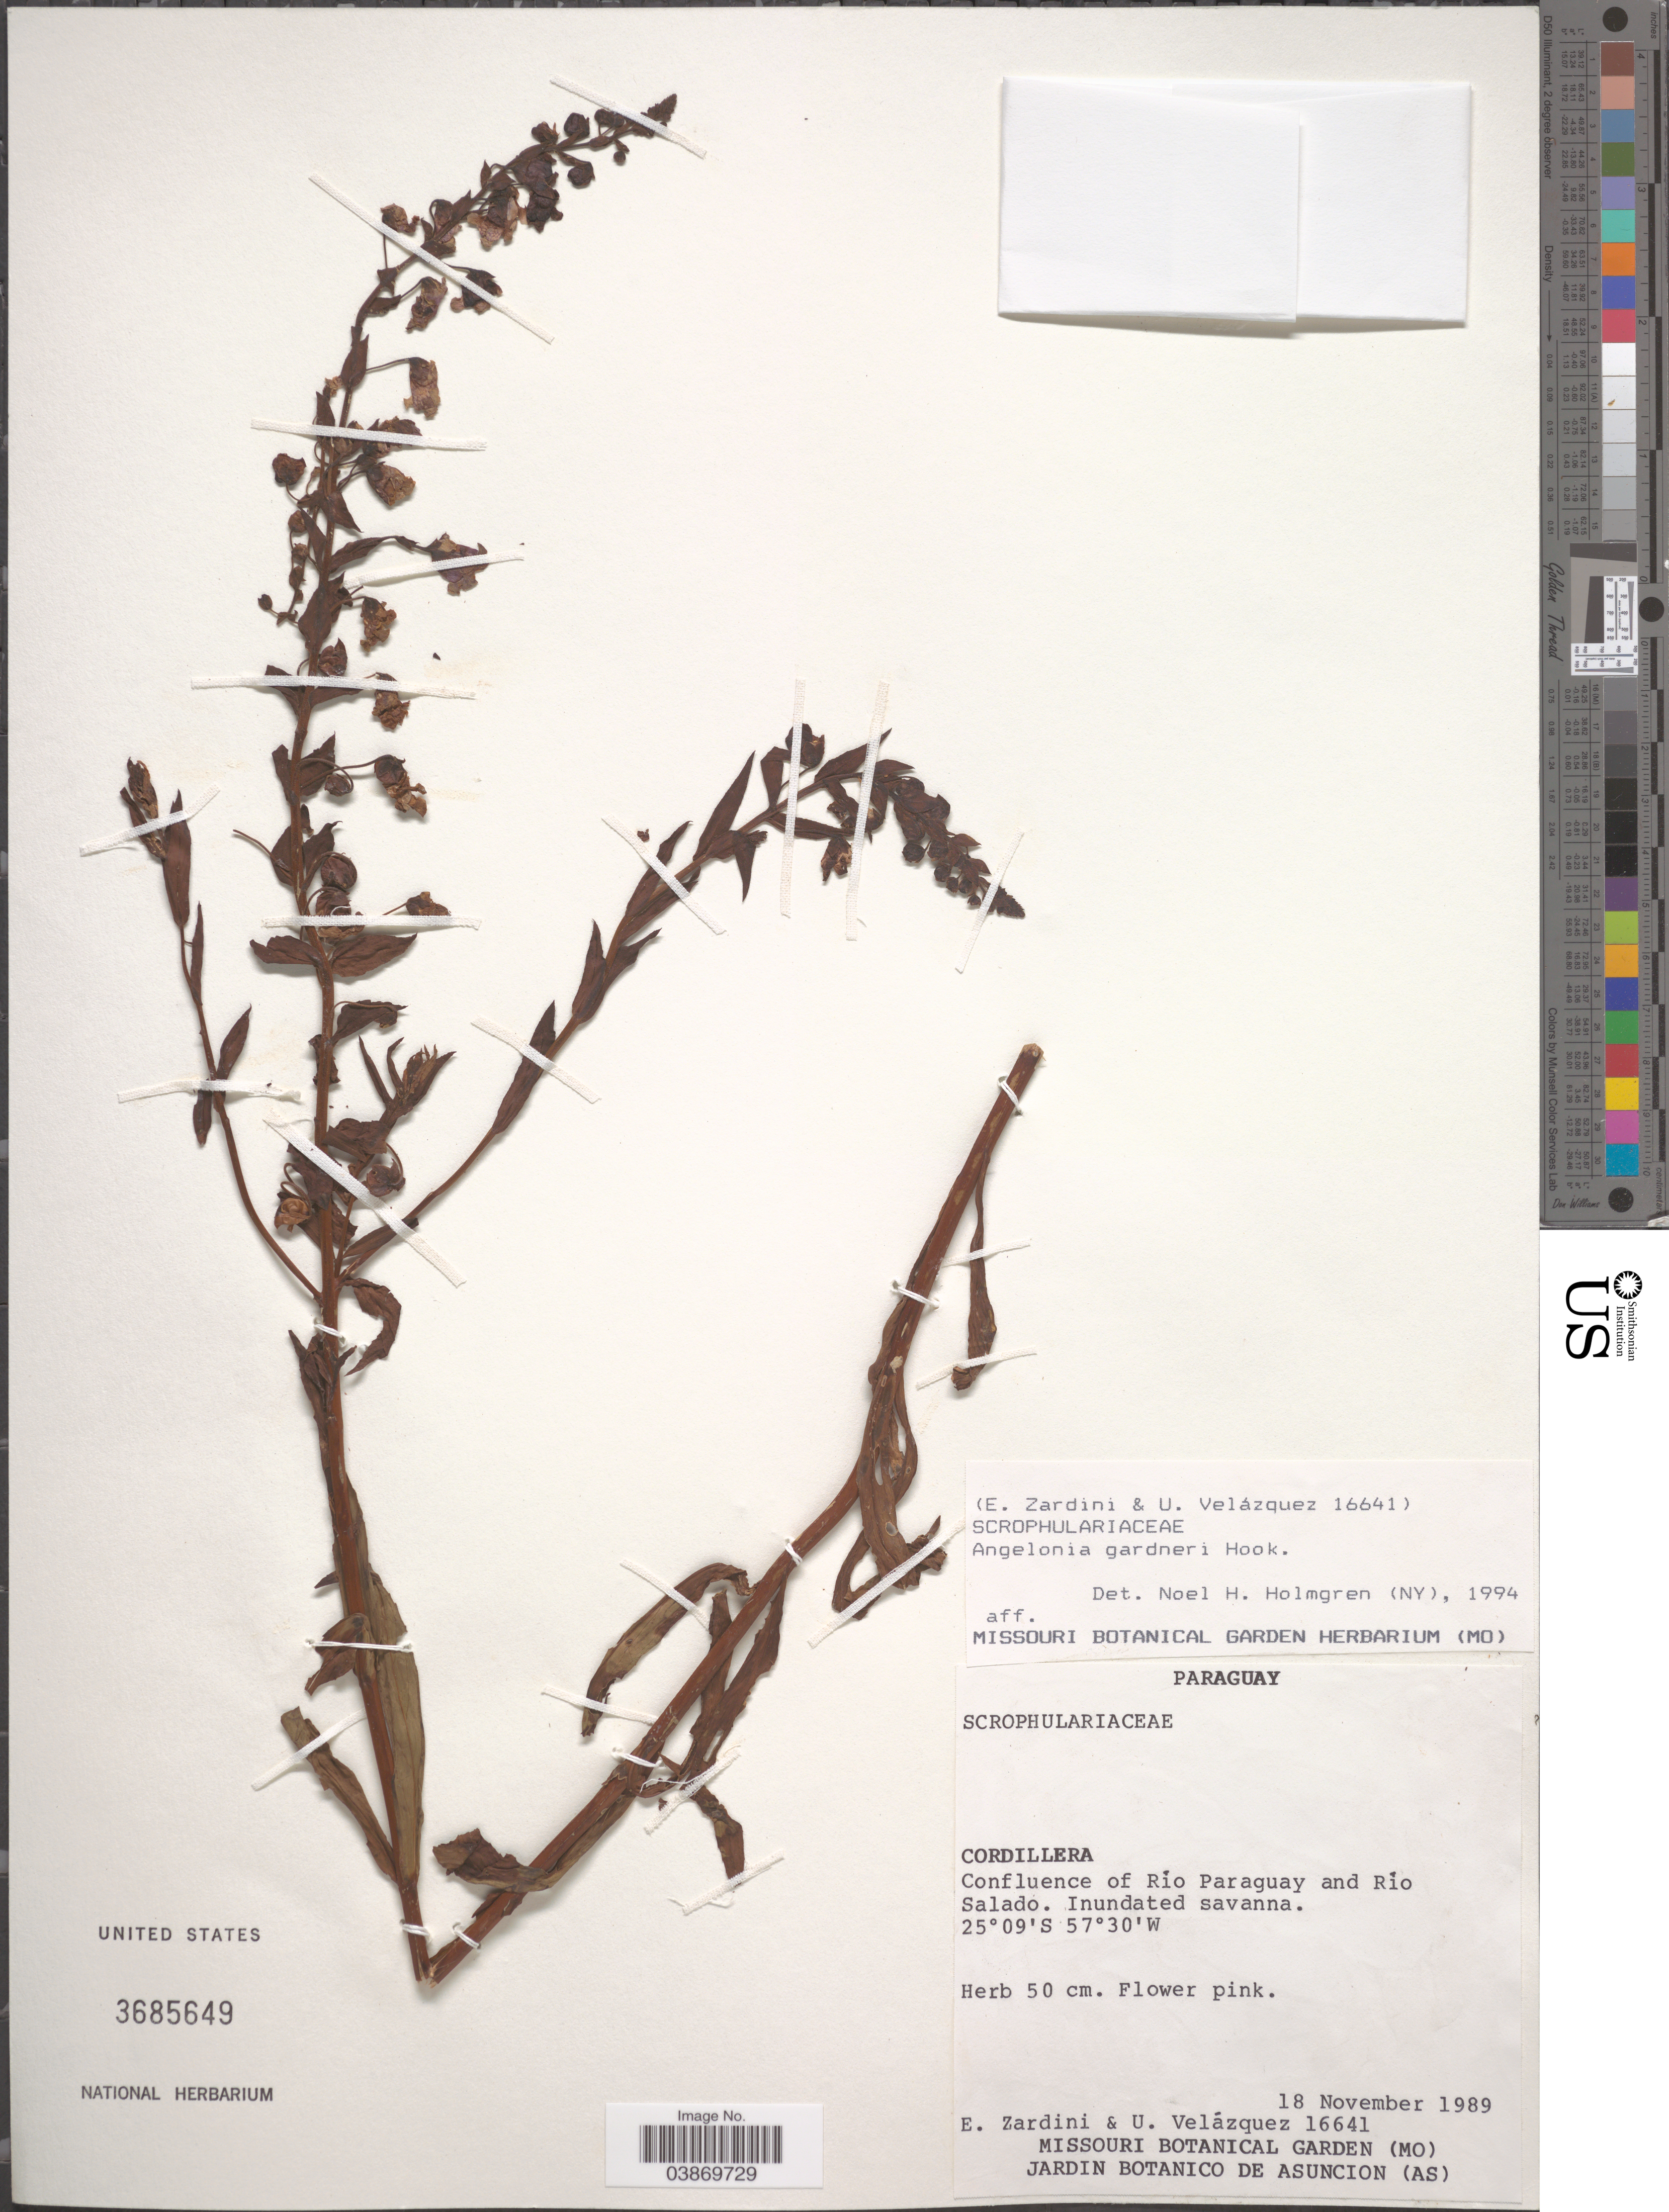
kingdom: Plantae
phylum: Tracheophyta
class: Magnoliopsida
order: Lamiales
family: Plantaginaceae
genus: Angelonia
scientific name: Angelonia gardneri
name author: Hook.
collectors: E. Zardini & U. Velázquez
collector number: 16641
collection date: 1989-11-18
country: Paraguay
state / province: Cordillera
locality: Confluence of Río Paraguay and Río Salado.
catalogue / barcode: US 3685649